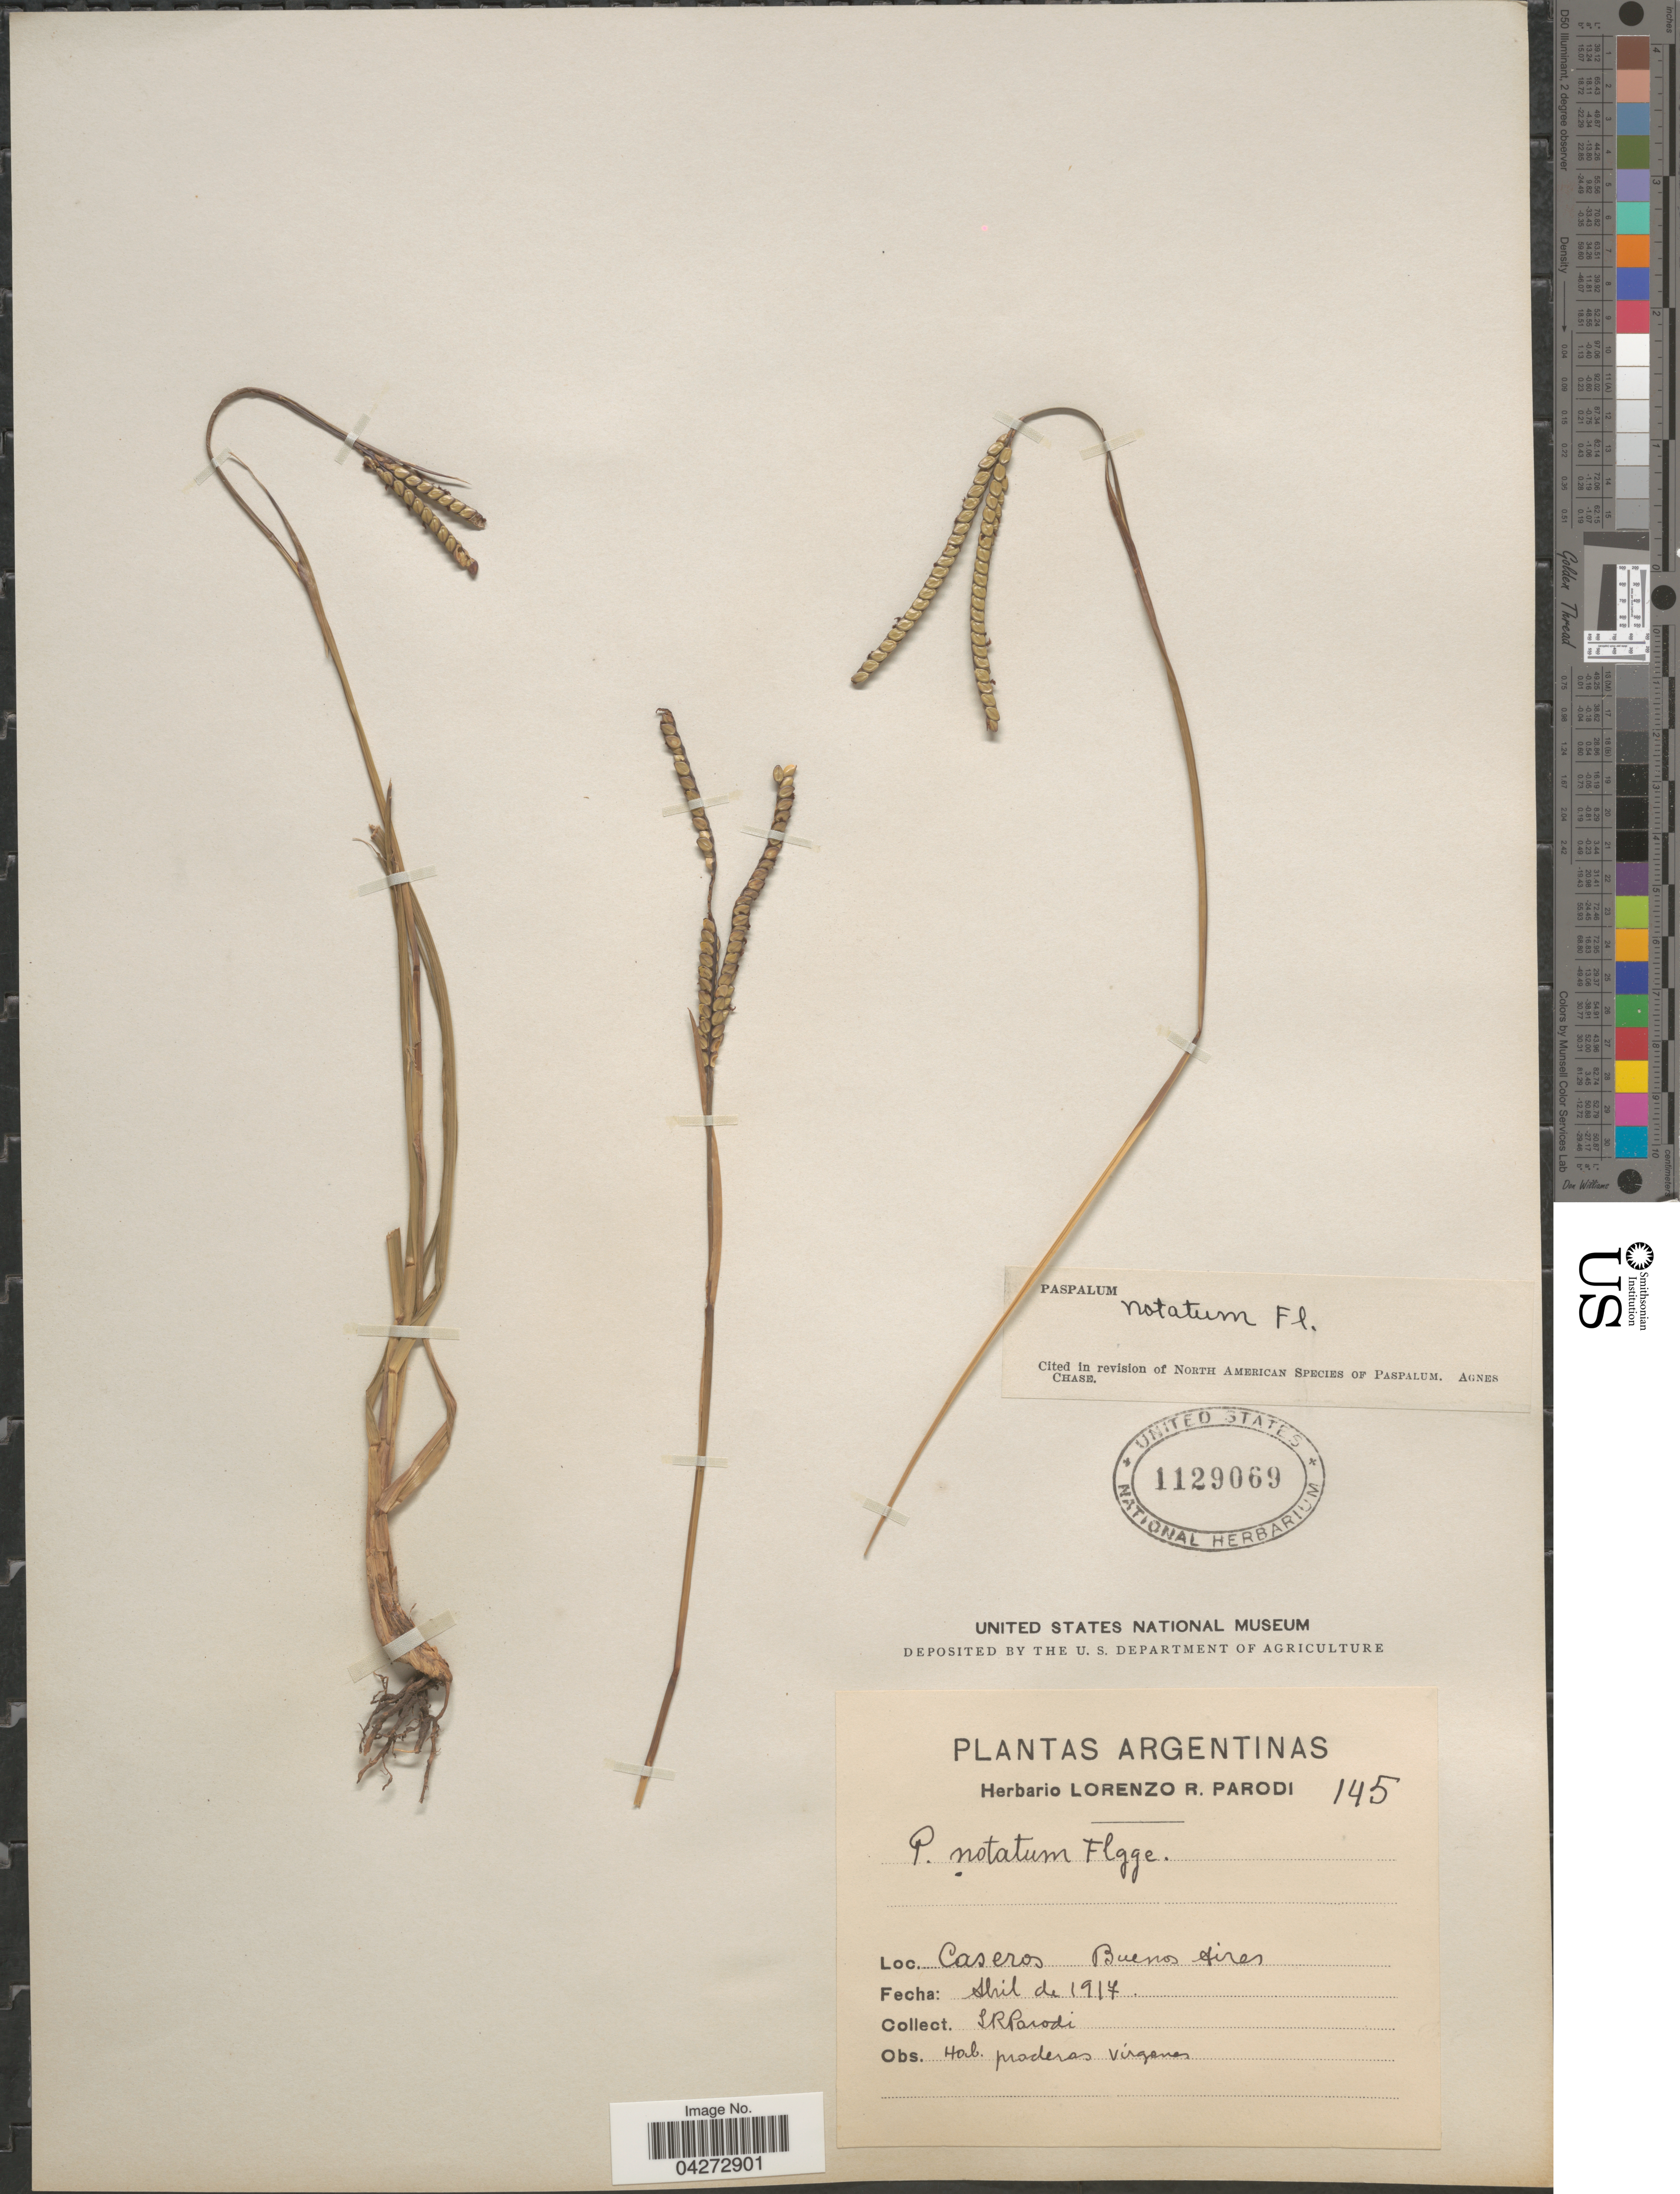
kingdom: Plantae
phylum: Tracheophyta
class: Liliopsida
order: Poales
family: Poaceae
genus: Paspalum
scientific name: Paspalum notatum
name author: Flüggé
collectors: L. R. Parodi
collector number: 145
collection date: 1917-04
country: Argentina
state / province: Buenos Aires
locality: Caseros.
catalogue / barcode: US 1129069